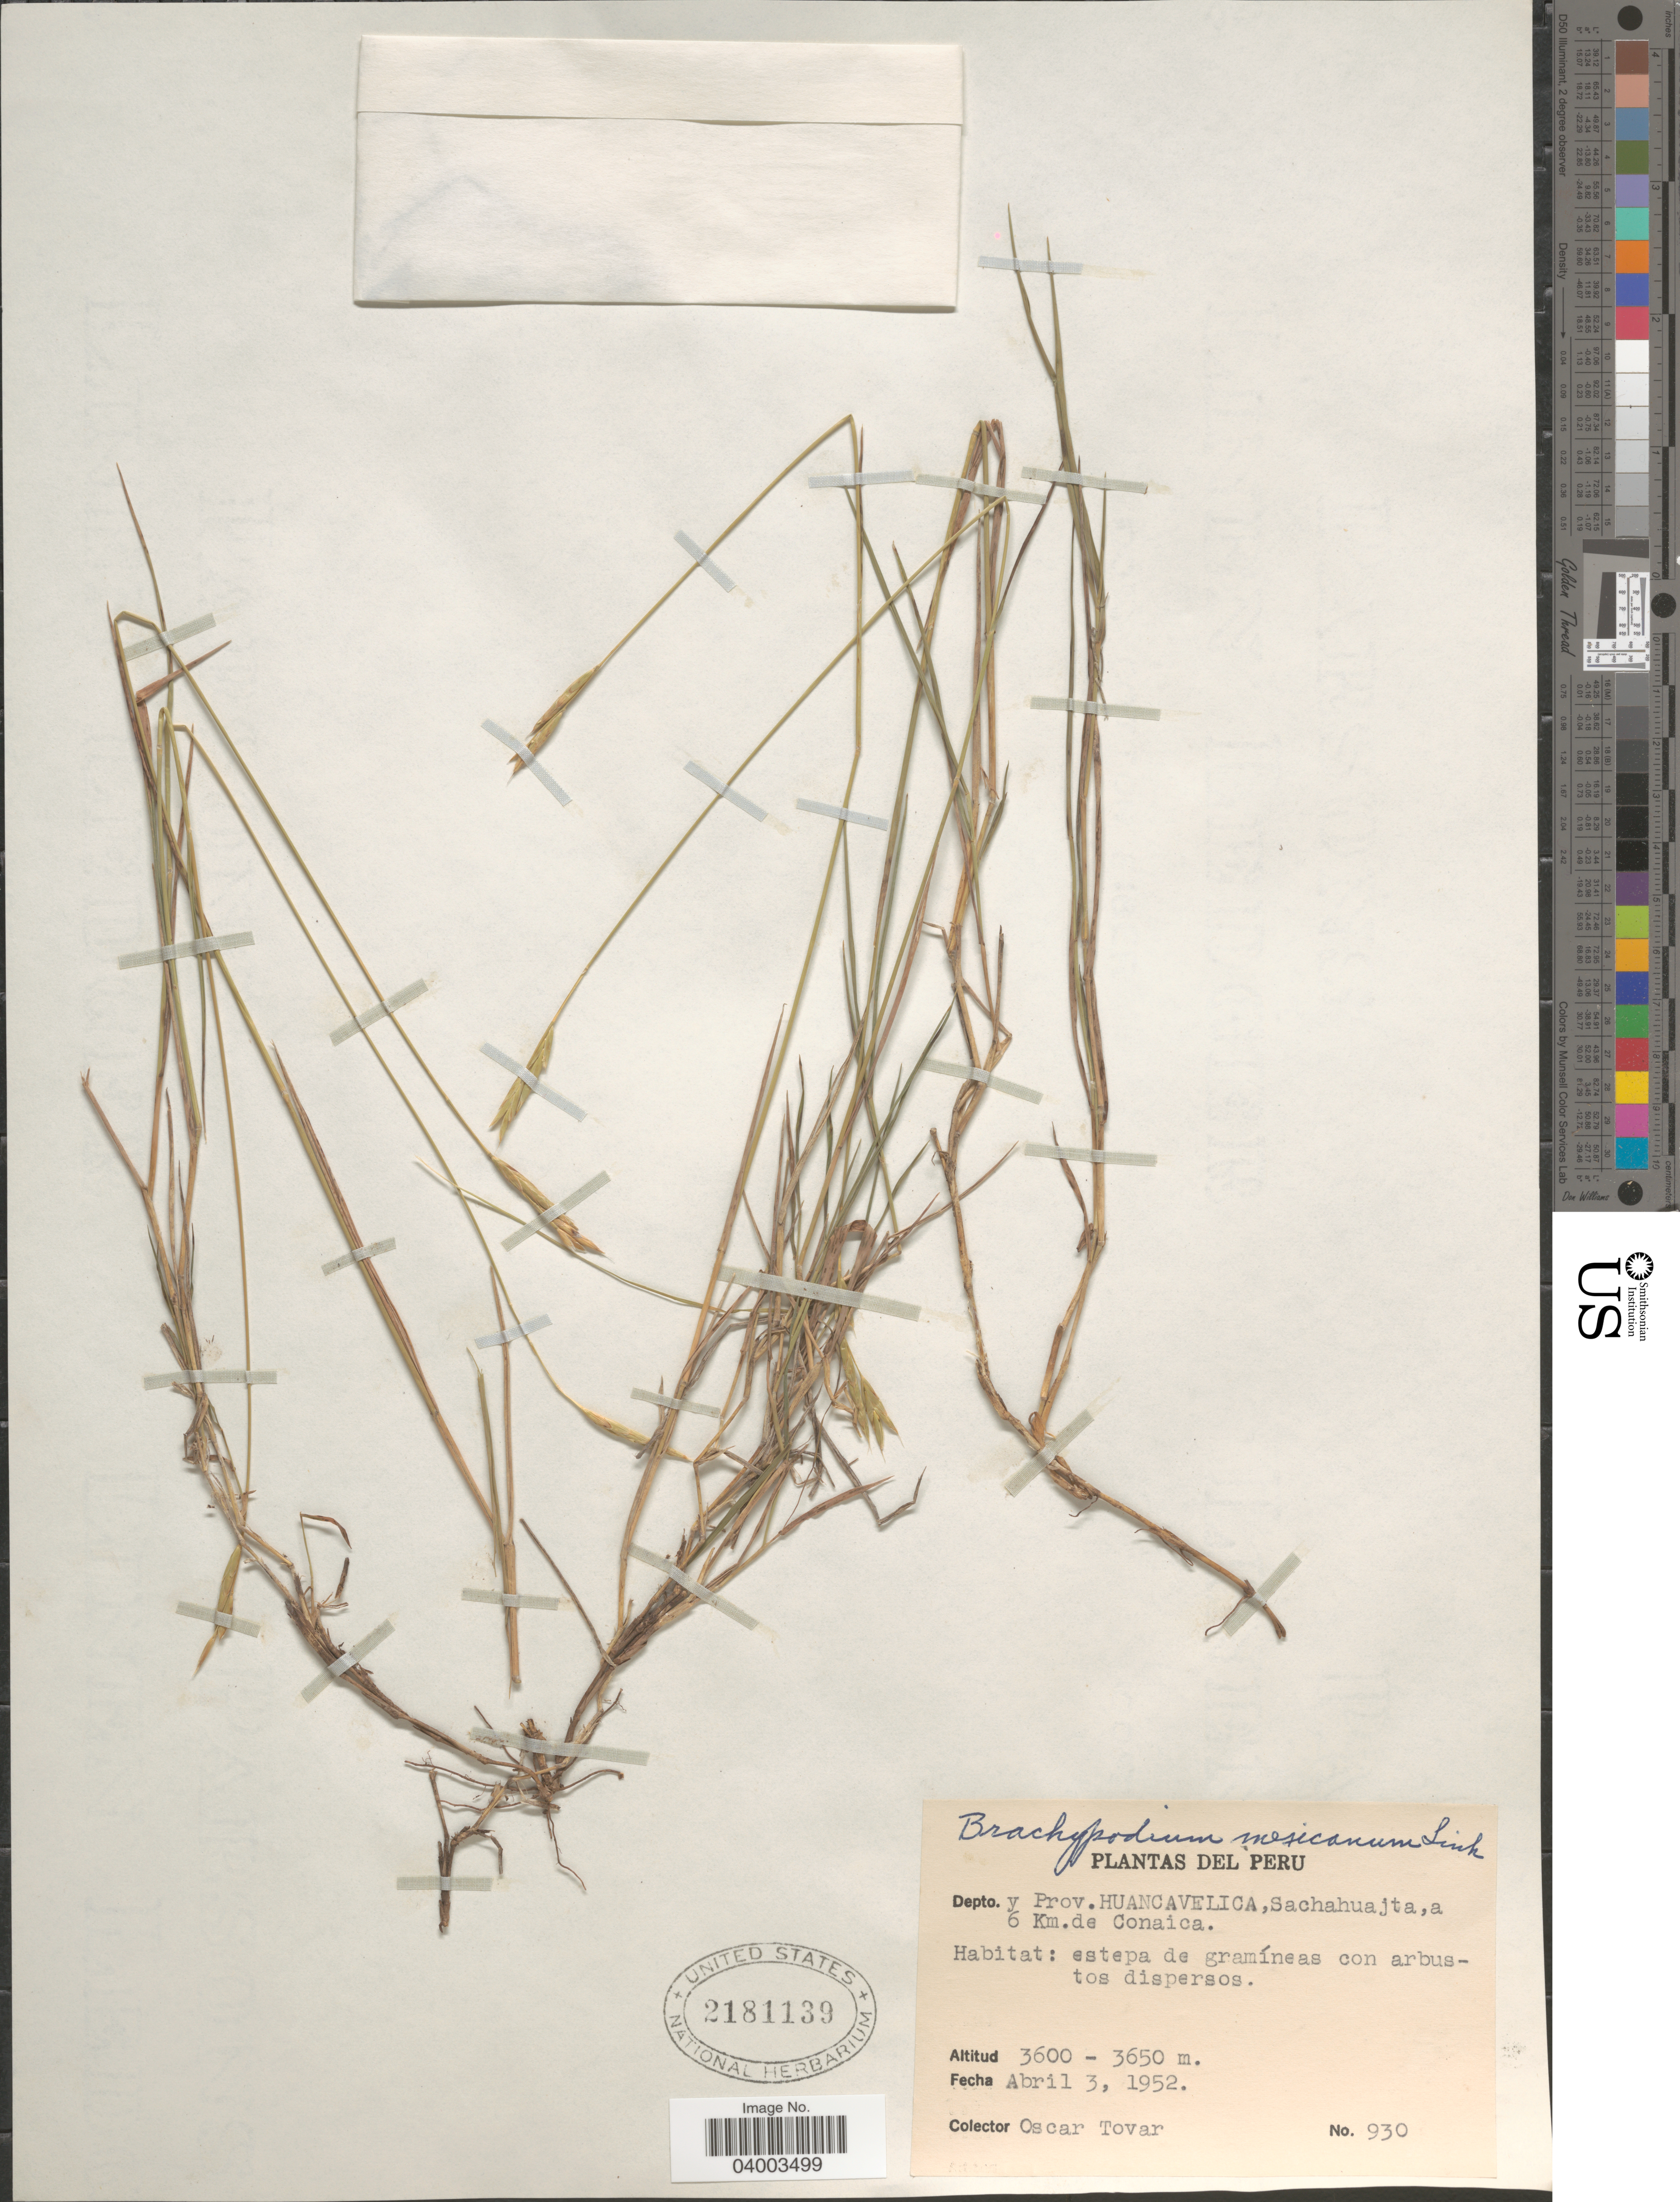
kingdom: Plantae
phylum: Tracheophyta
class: Liliopsida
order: Poales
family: Poaceae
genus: Brachypodium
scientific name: Brachypodium mexicanum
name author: (Roem. & Schult.) Link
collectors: Ó. Tovar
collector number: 930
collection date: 1952-04-03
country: Peru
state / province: Huancavelica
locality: Depto. y Prov. Huancavelica, Sachahuajta, a 6 Km. de Conaica.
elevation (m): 3600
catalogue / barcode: US 2181139